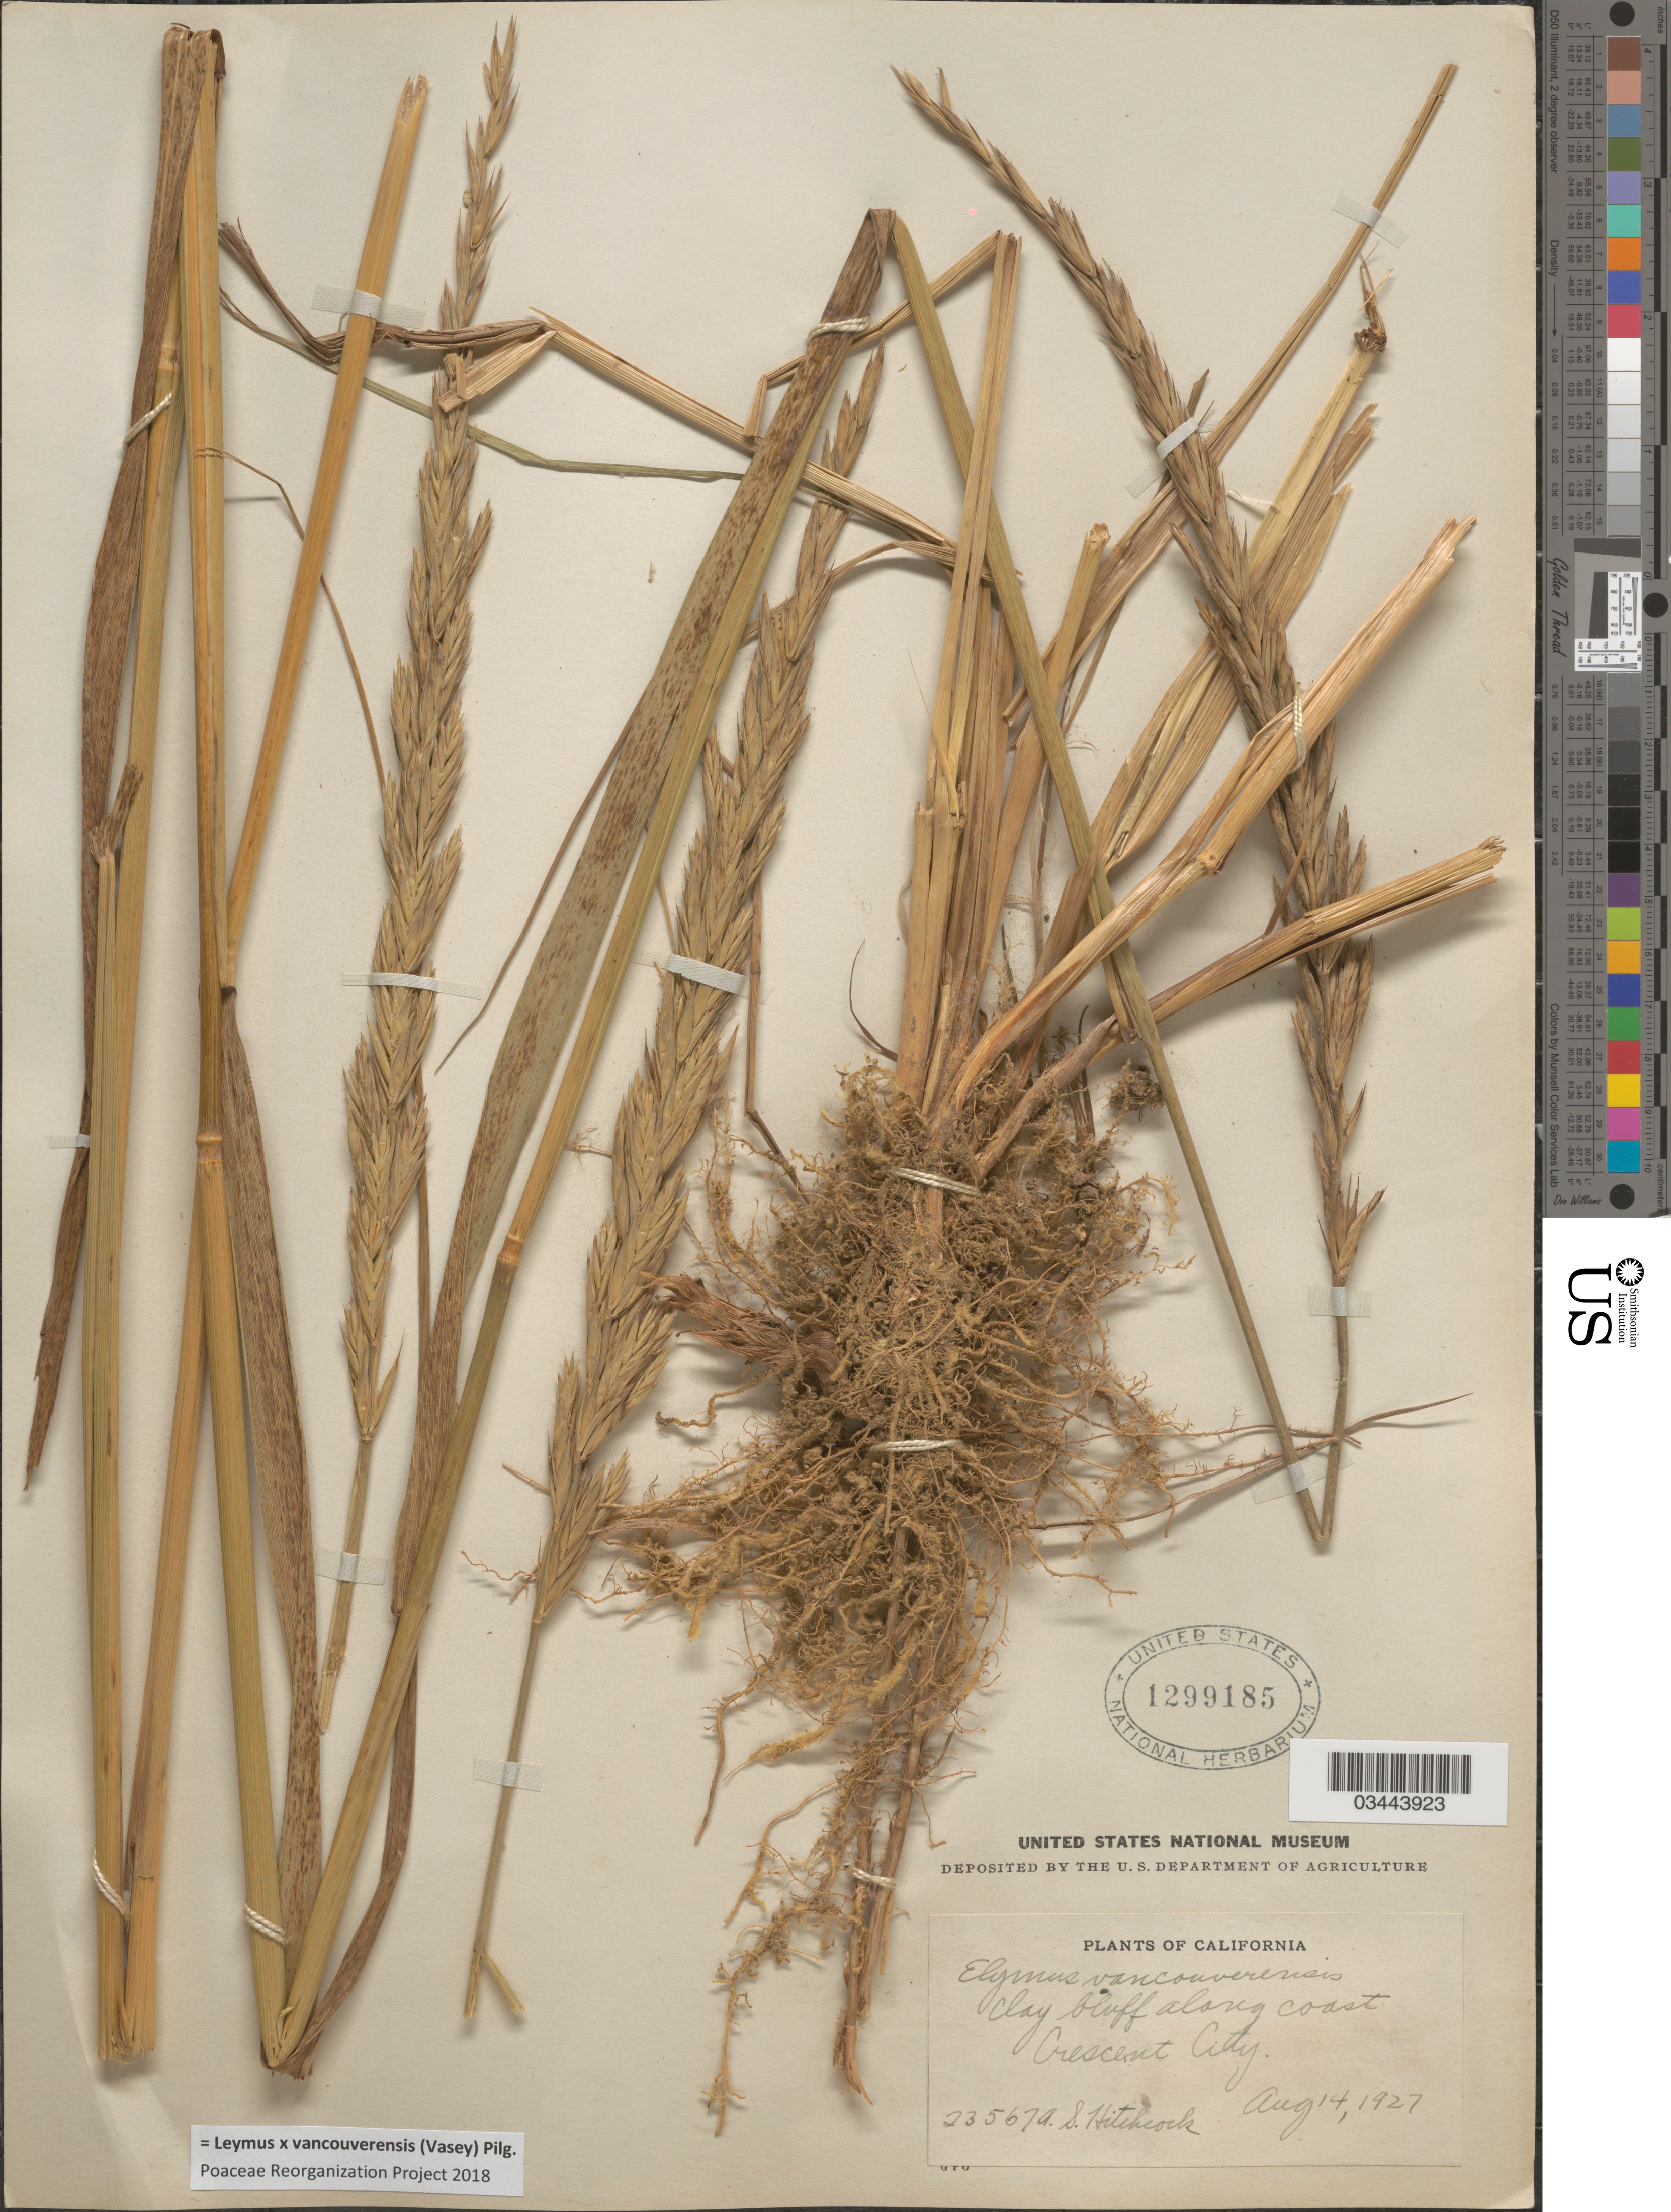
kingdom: Plantae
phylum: Tracheophyta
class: Liliopsida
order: Poales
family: Poaceae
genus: Leymus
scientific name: Leymus x vancouverensis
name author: (Vasey) Pilg.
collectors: A. S. Hitchcock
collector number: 23567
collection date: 1927-08-14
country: United States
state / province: California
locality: Clay bluff along coast Crescent City.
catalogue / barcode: US 1299185